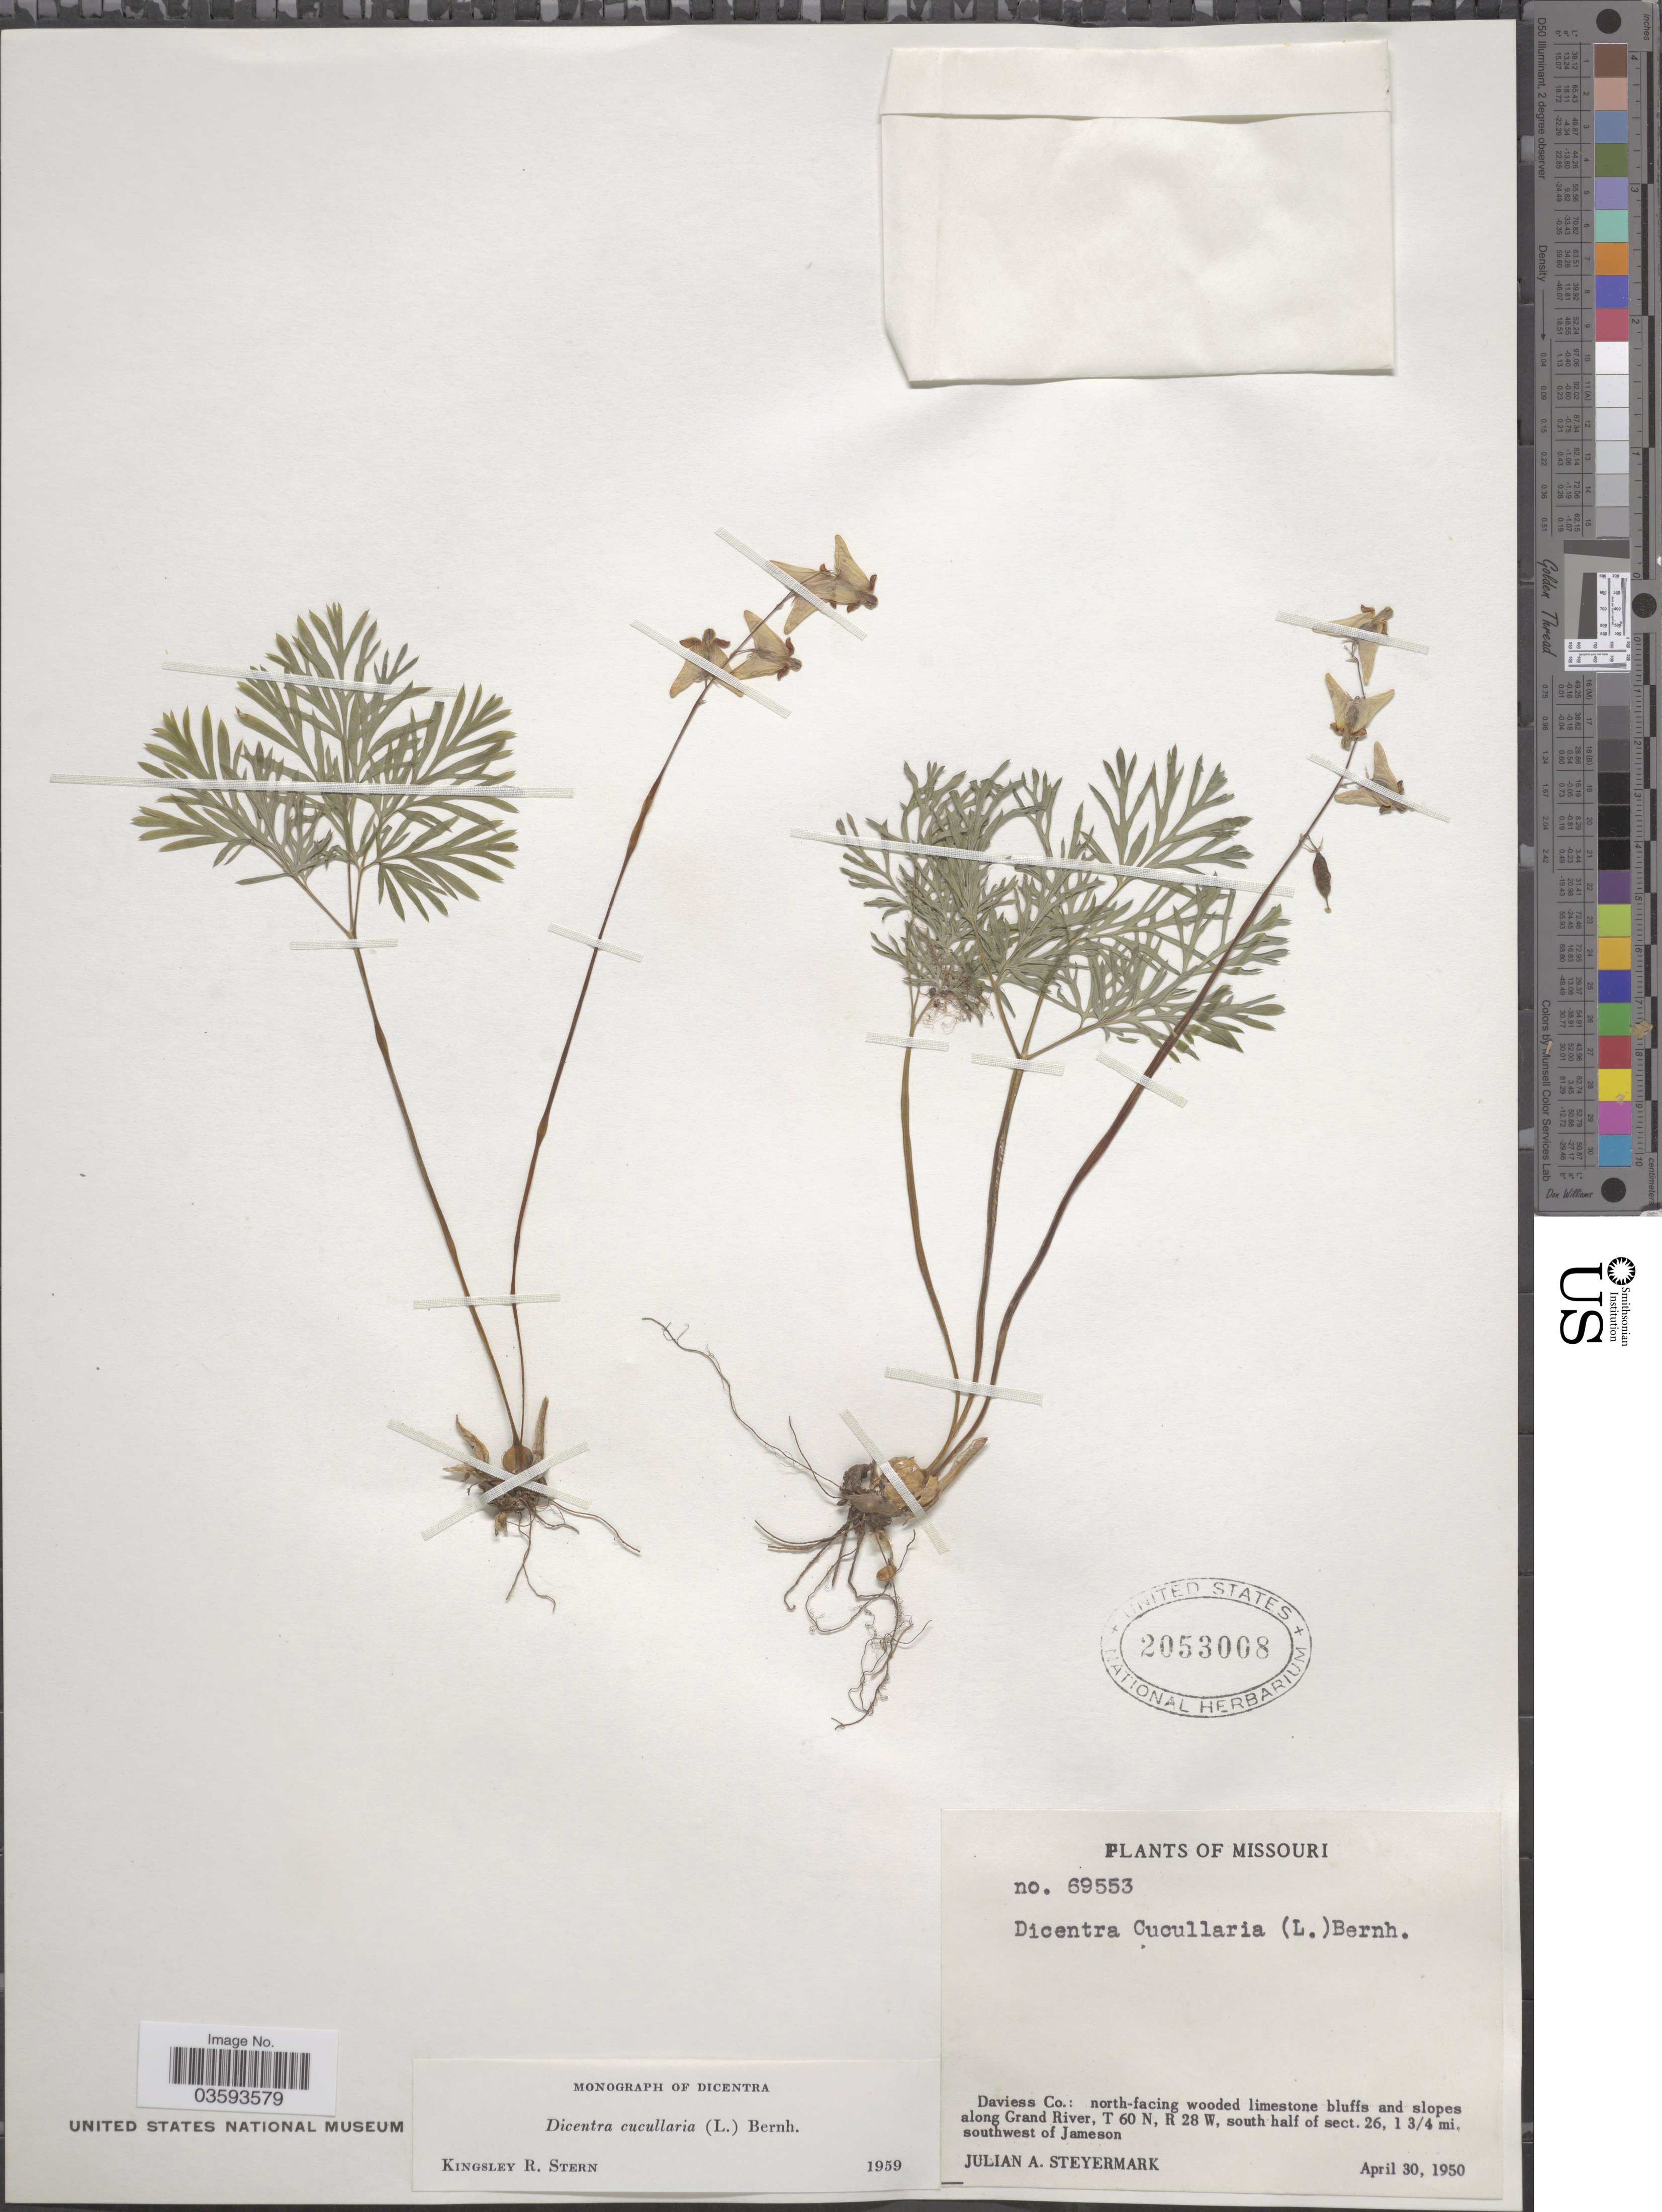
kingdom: Plantae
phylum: Tracheophyta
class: Magnoliopsida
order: Ranunculales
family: Papaveraceae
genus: Dicentra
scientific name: Dicentra cucullaria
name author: (L.) Bernh.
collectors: J. Steyermark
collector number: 69553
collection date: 1950-04-30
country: United States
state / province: Missouri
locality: Daviess Co.: north-facing wooded limestone bluffs and slopes along Grand River, T 60 N, R 28 W, south half of sect. 26, 1¾ mi. southwest of Jameson.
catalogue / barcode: US 2053008